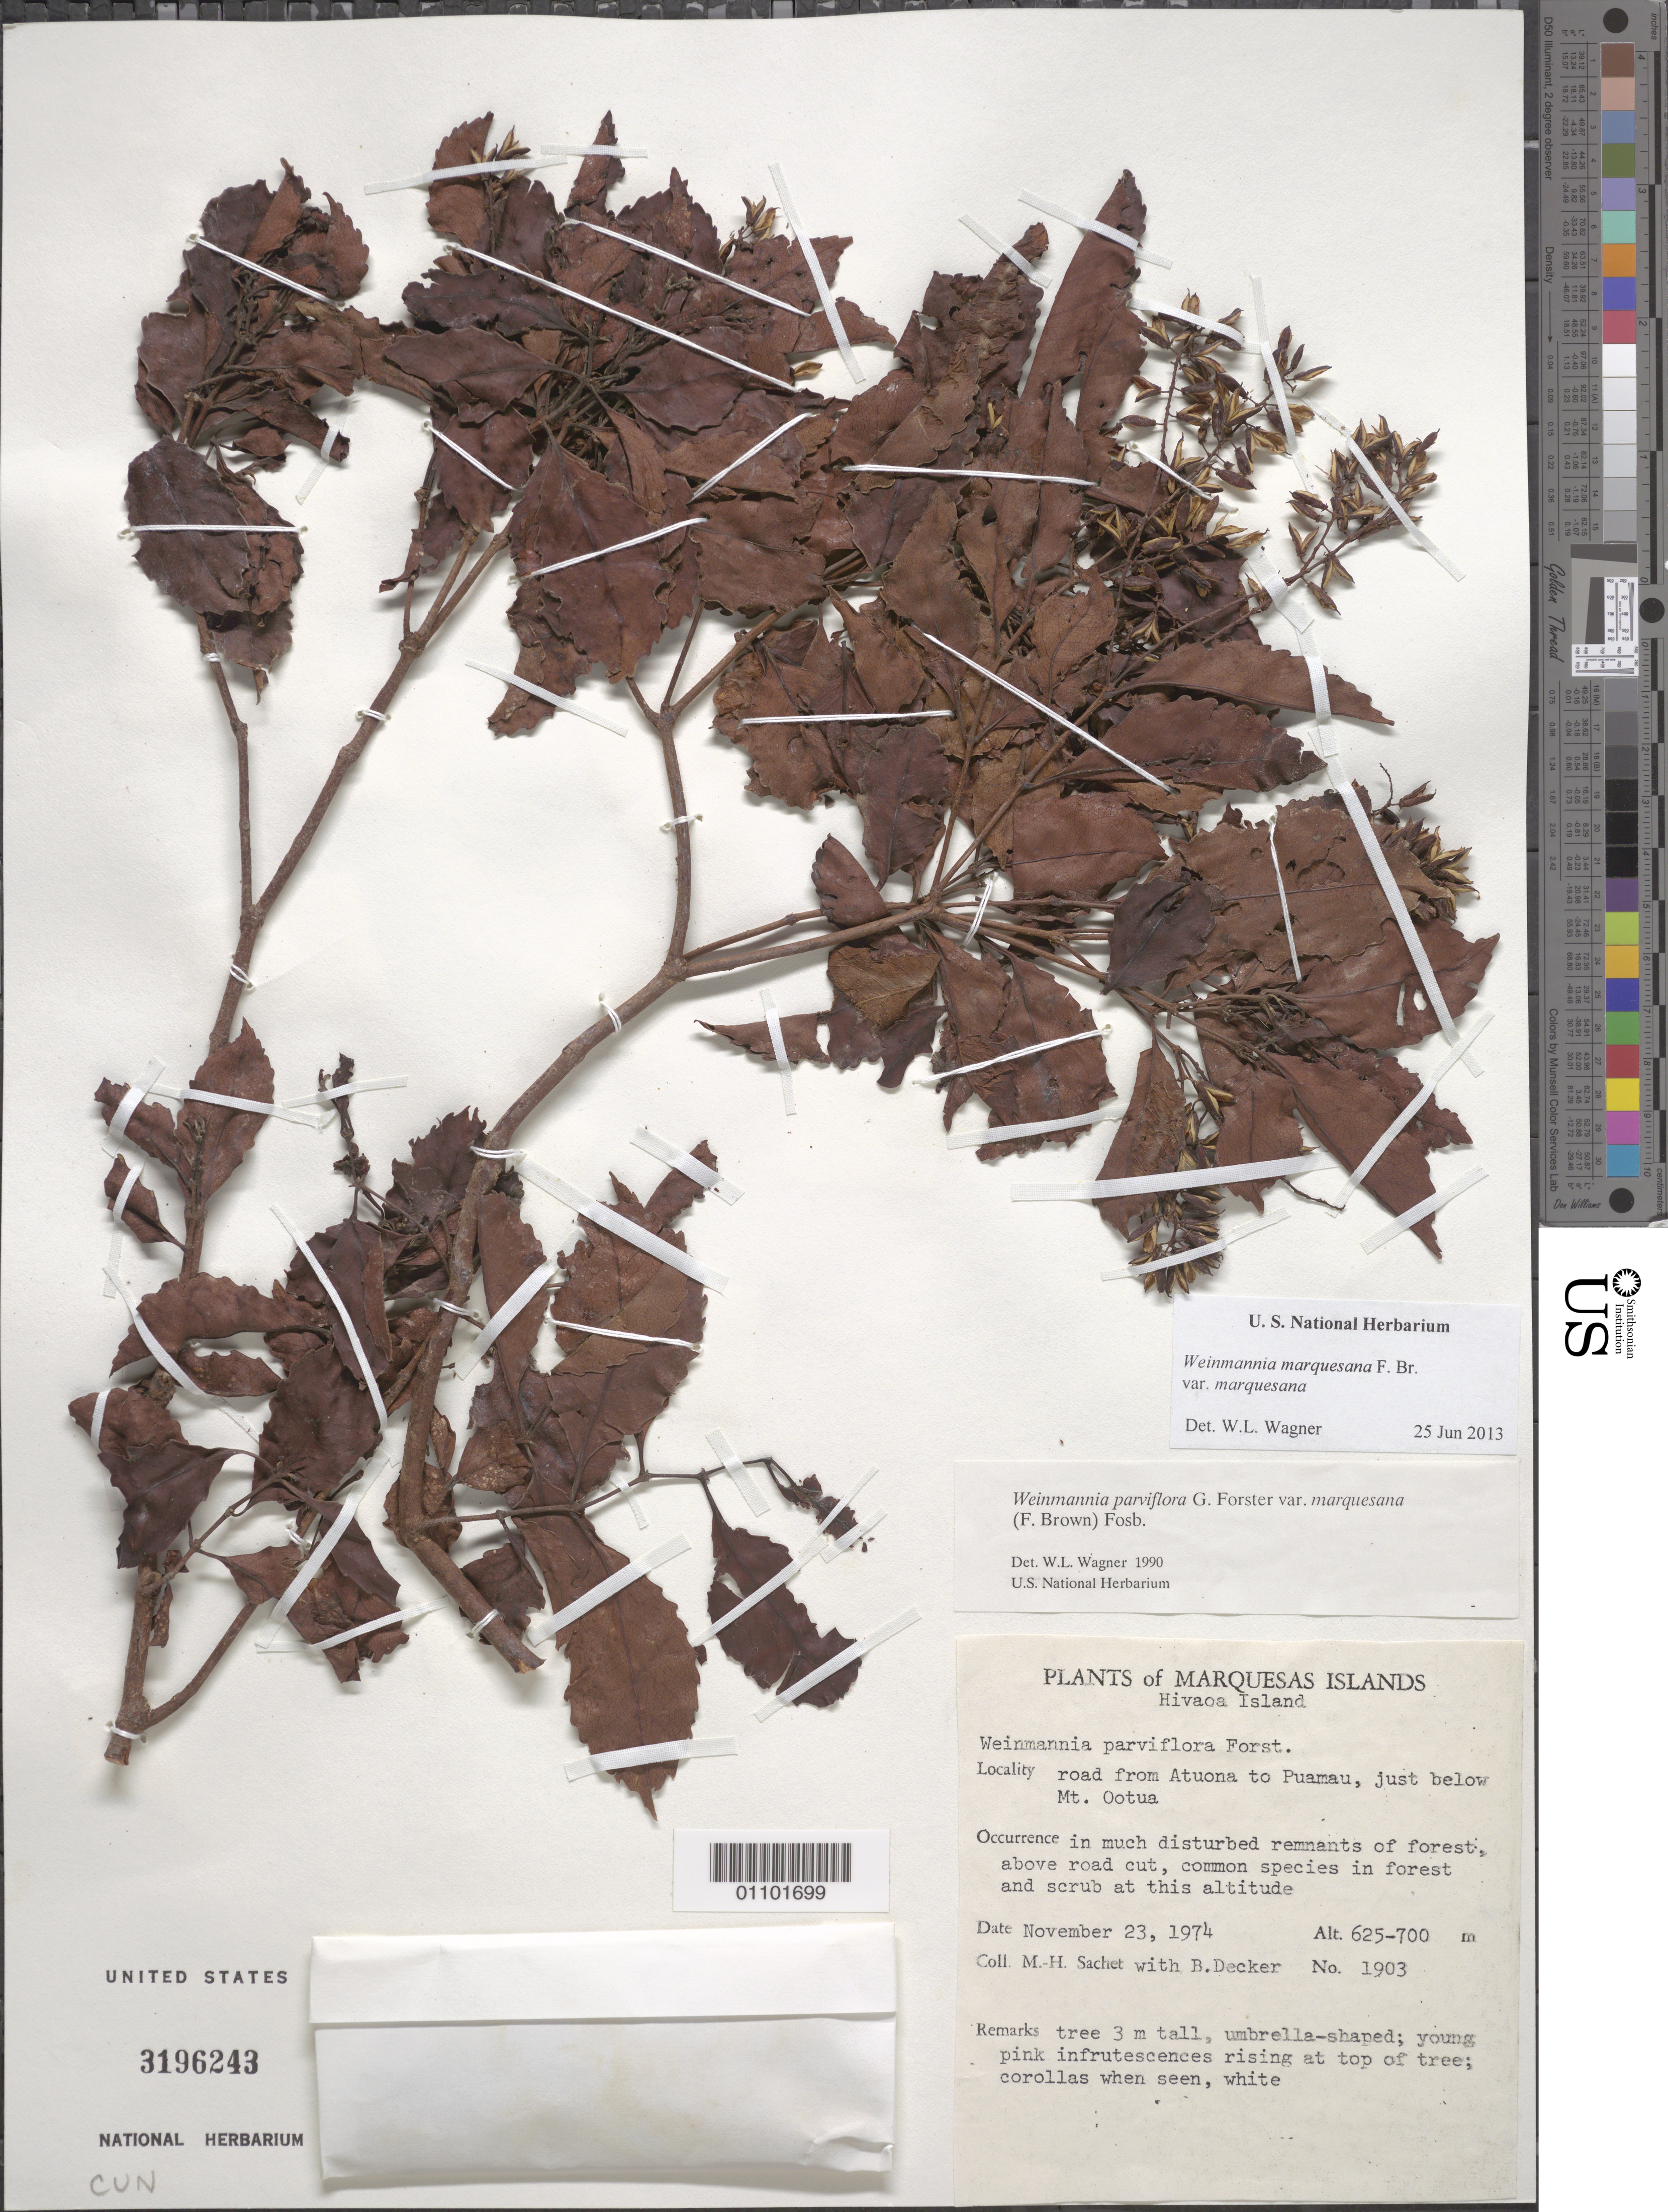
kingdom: Plantae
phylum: Tracheophyta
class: Magnoliopsida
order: Oxalidales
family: Cunoniaceae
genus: Pterophylla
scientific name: Pterophylla marquesana var. marquesana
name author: (F. Br.) Pillon & H.C. Hopkins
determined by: Wagner, W. L., (BOT), Smithsonian Institution - National Museum of Natural History (UNITED STATES)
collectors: M.-H. Sachet & B. G. Decker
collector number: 1903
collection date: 1974-11-23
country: French Polynesia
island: Hiva Oa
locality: Road from Atuona to Puamau, just below Mt. Ootua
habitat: Disturbed remnant of forest above road cut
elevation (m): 625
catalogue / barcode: US 3196243